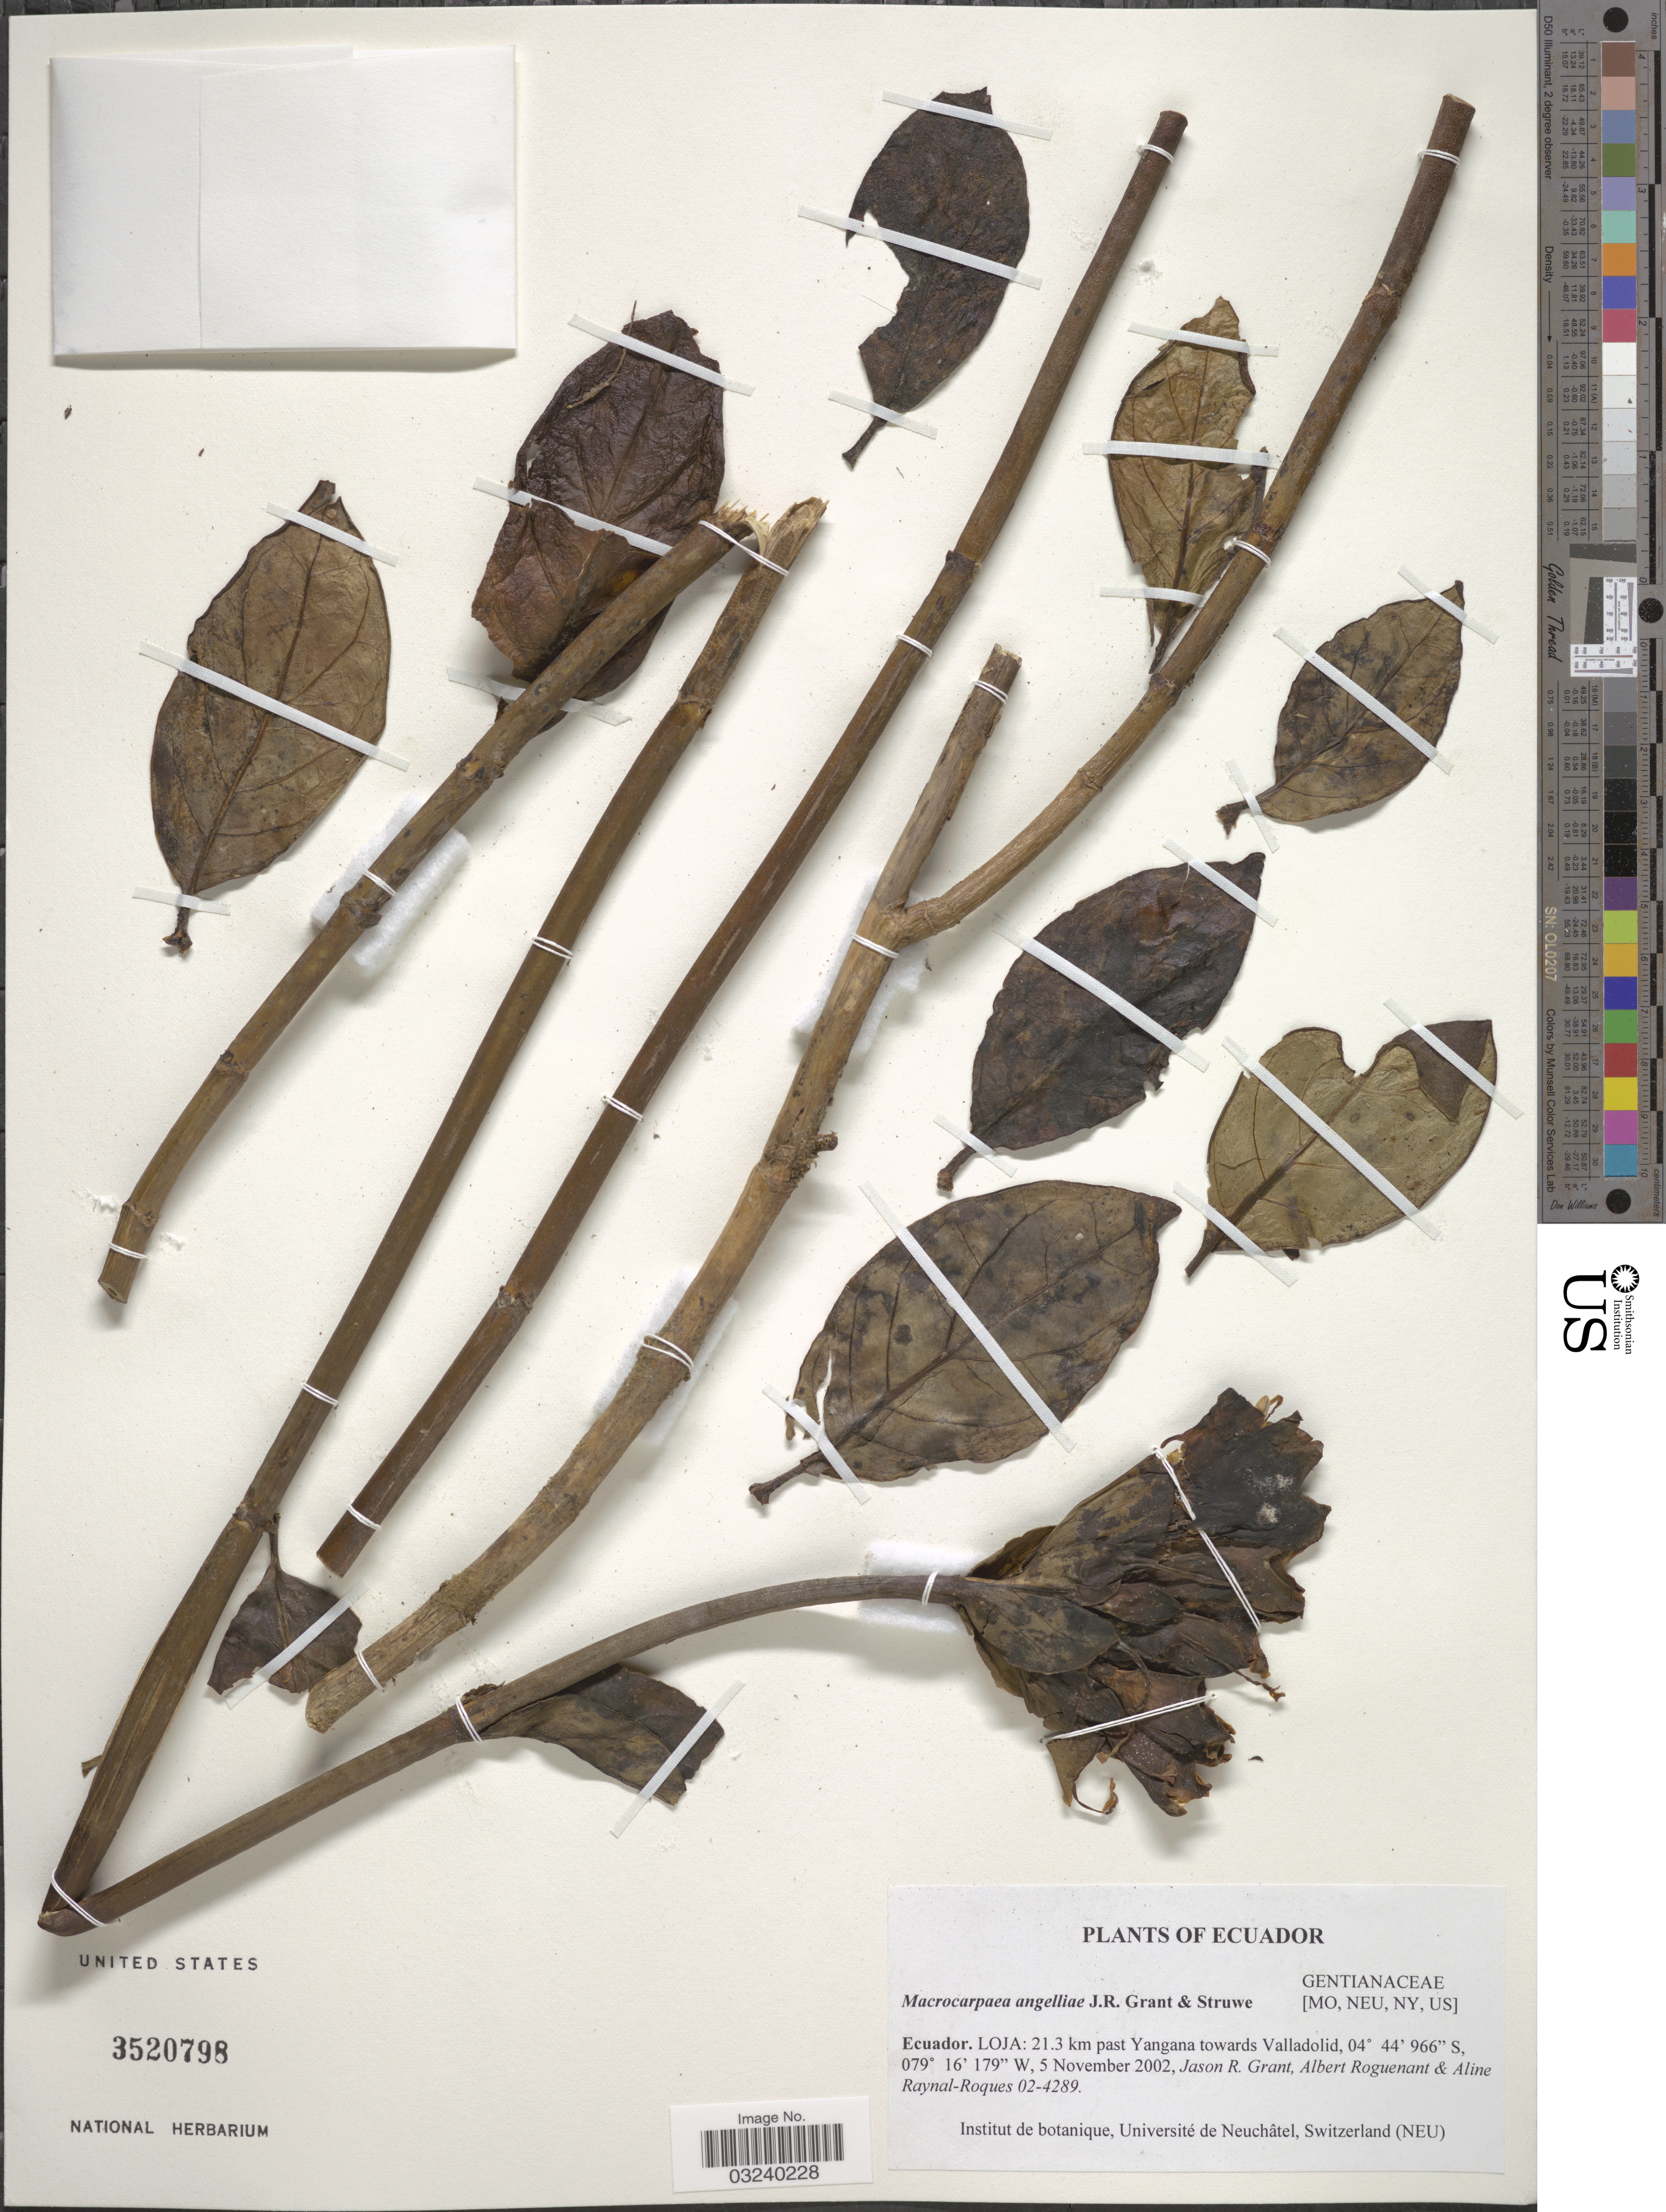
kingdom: Plantae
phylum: Tracheophyta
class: Magnoliopsida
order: Gentianales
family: Gentianaceae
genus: Macrocarpaea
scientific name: Macrocarpaea angelliae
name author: J.R. Grant & Struwe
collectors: J. R. Grant, A. Roguenant & A. M. Raynal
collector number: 02-4289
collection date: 2002-11-05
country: Ecuador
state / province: Loja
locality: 21.3 km past Yangana towards Valladolid.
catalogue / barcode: US 3520798